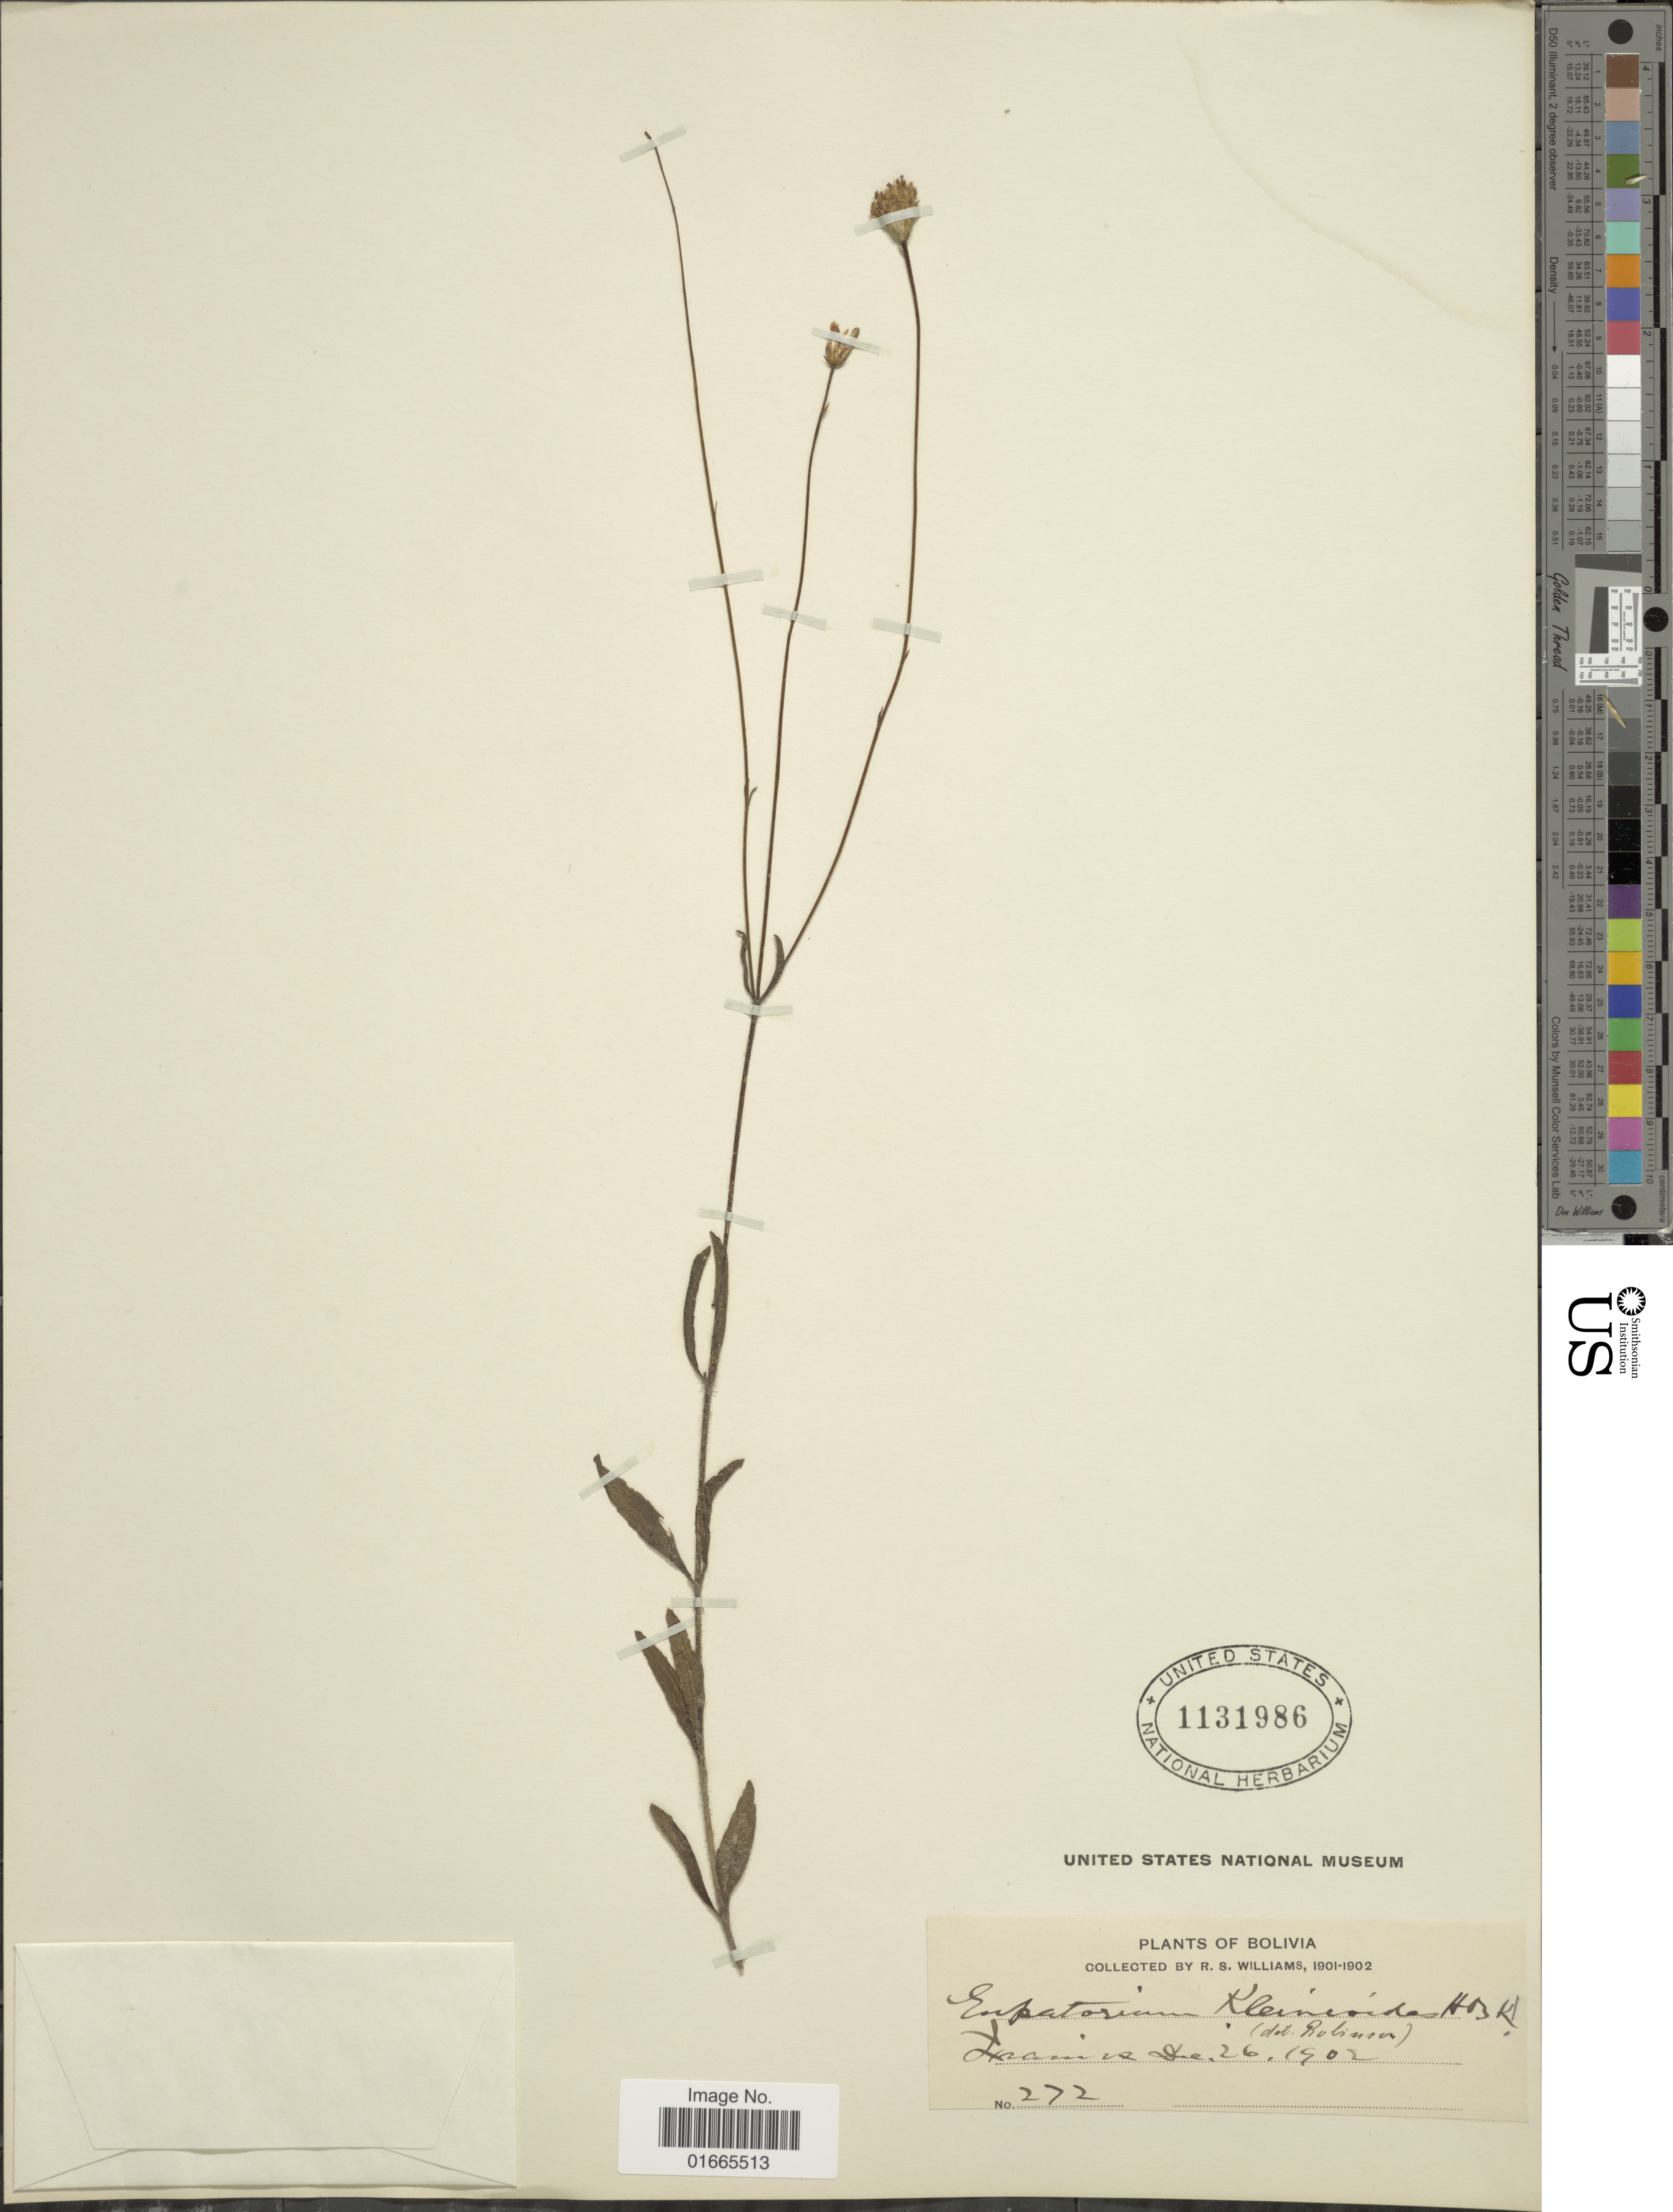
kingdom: Plantae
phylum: Tracheophyta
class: Magnoliopsida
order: Asterales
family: Asteraceae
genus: Praxelis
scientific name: Praxelis kleinioides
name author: (Kunth) Sch. Bip.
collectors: R. S. Williams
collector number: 272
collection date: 1902-12-26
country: Bolivia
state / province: La Paz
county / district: Iturralde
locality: Ixiamas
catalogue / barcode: US 1131986